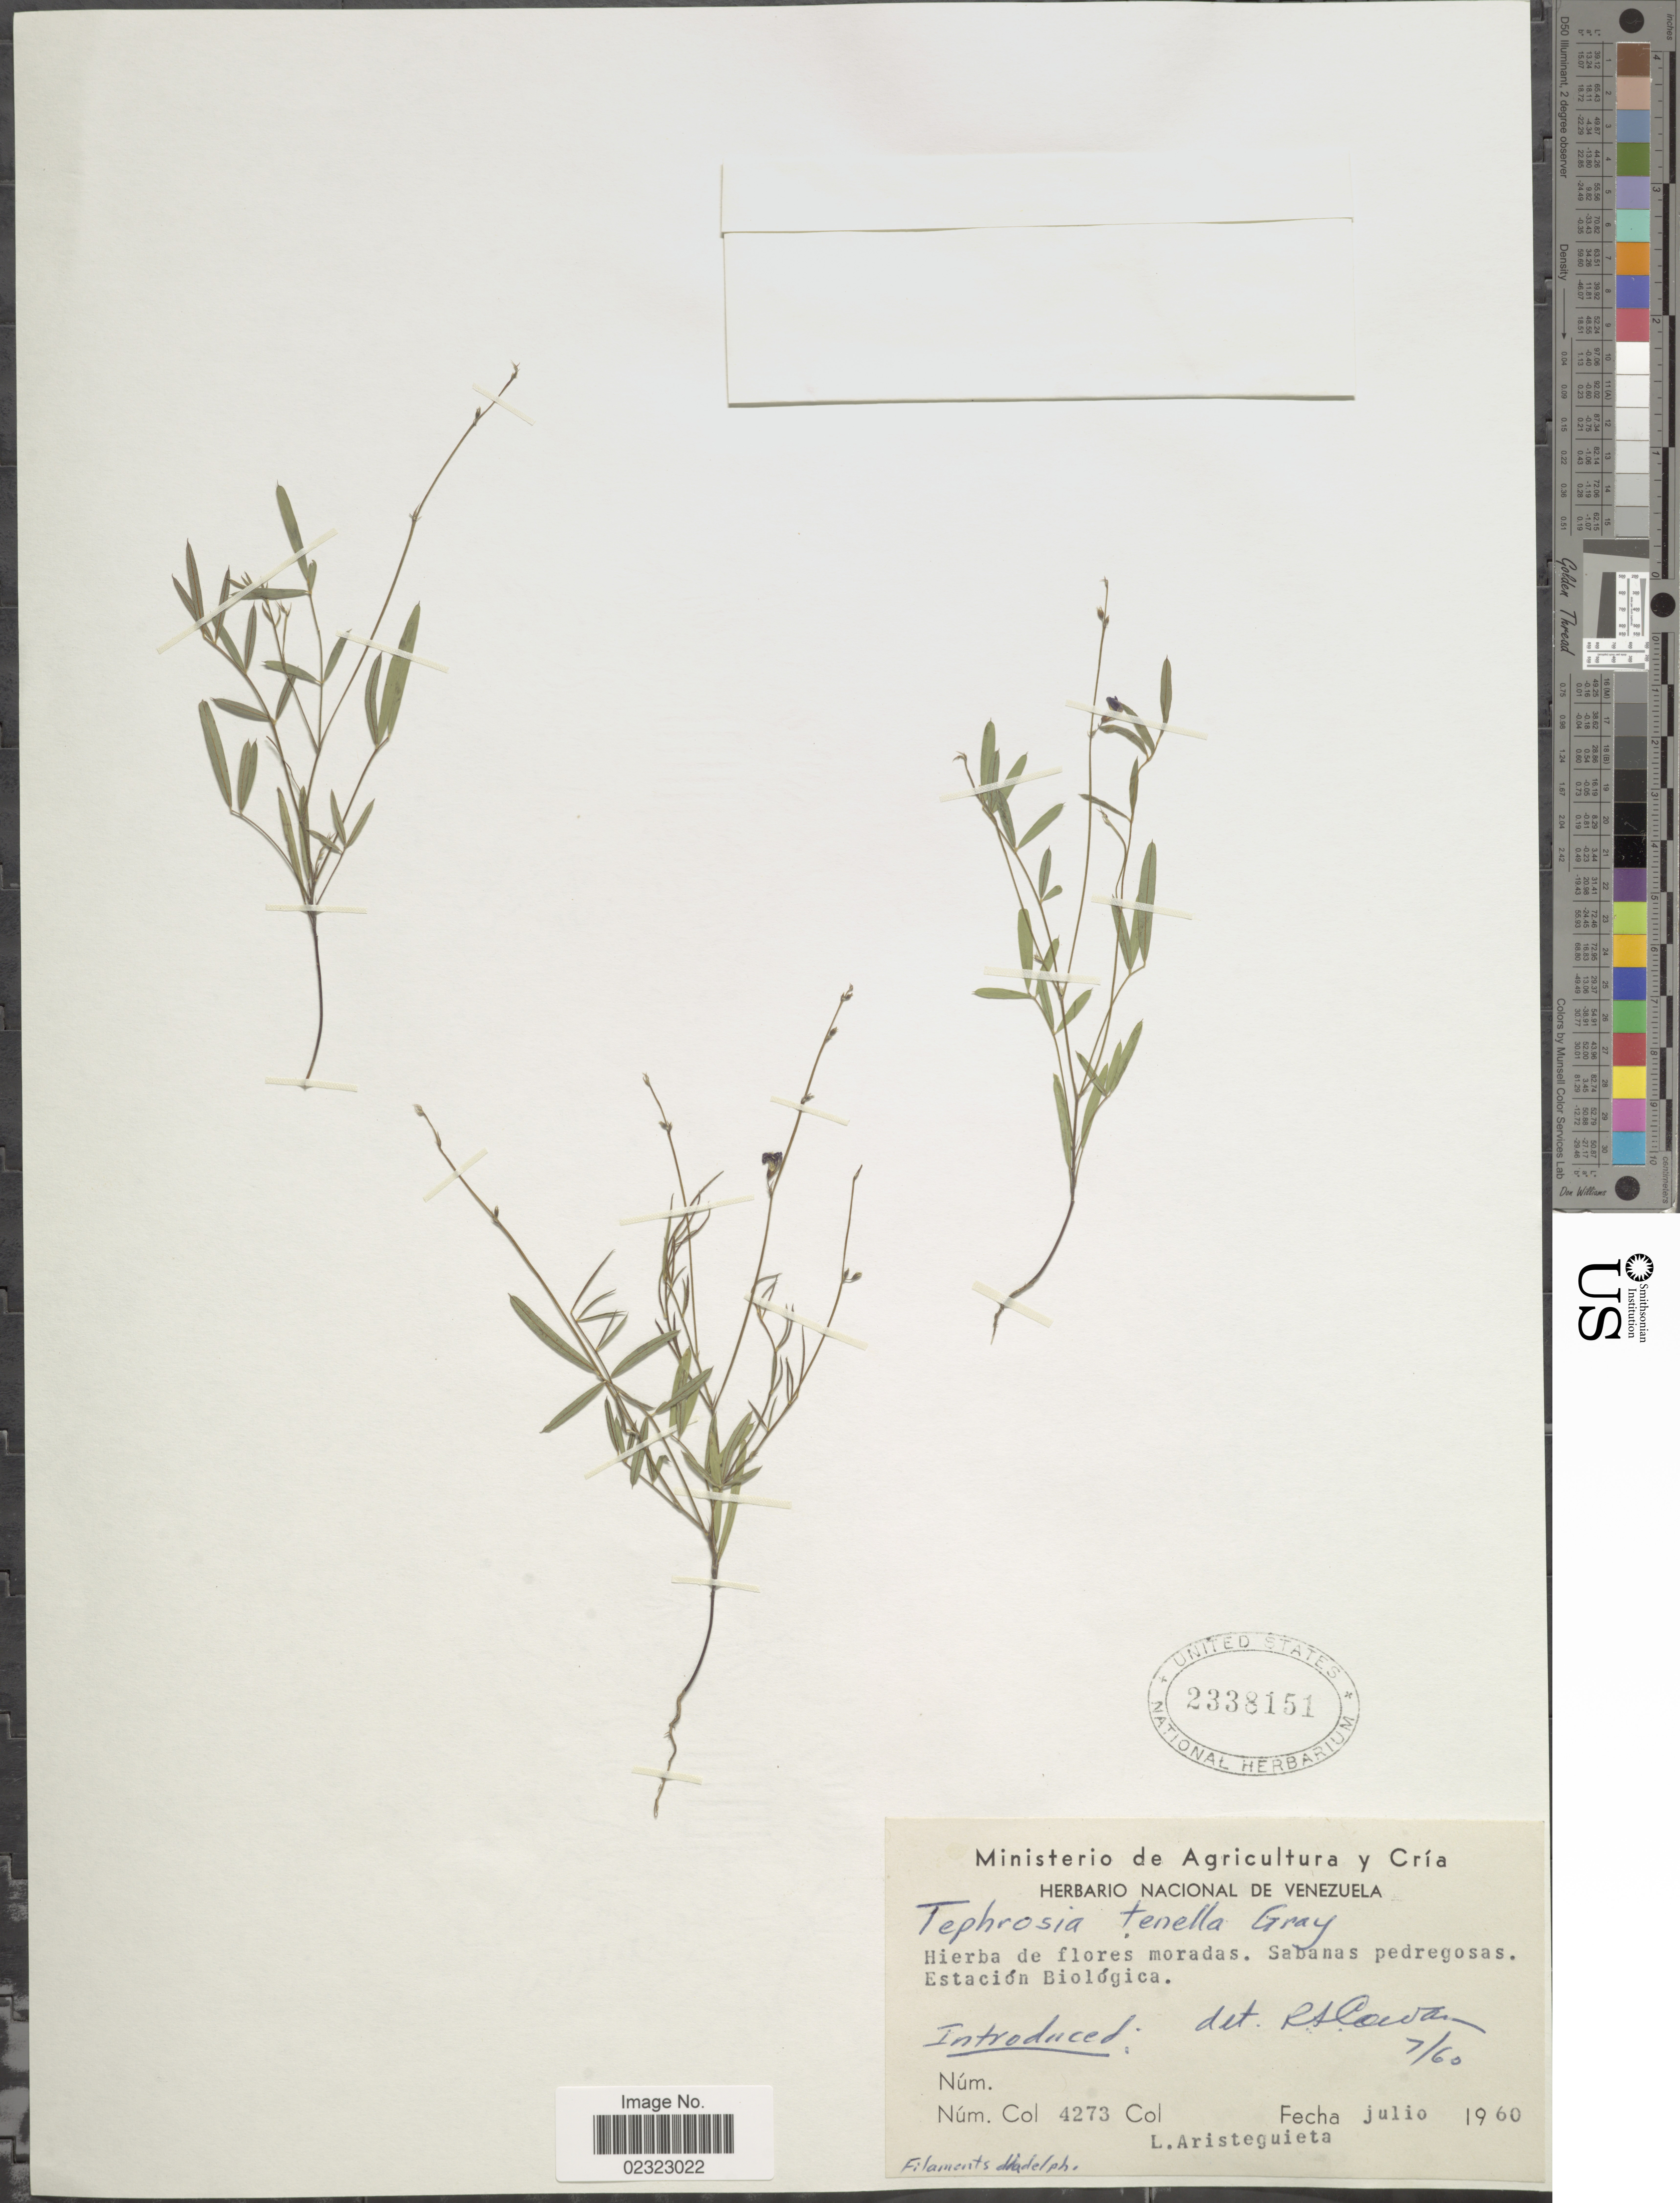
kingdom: Plantae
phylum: Tracheophyta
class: Magnoliopsida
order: Fabales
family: Fabaceae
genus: Tephrosia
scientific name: Tephrosia tenella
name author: A. Gray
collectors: L. Aristeguieta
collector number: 4273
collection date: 1960-07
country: Venezuela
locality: Estación Biológica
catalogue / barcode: US 2338151